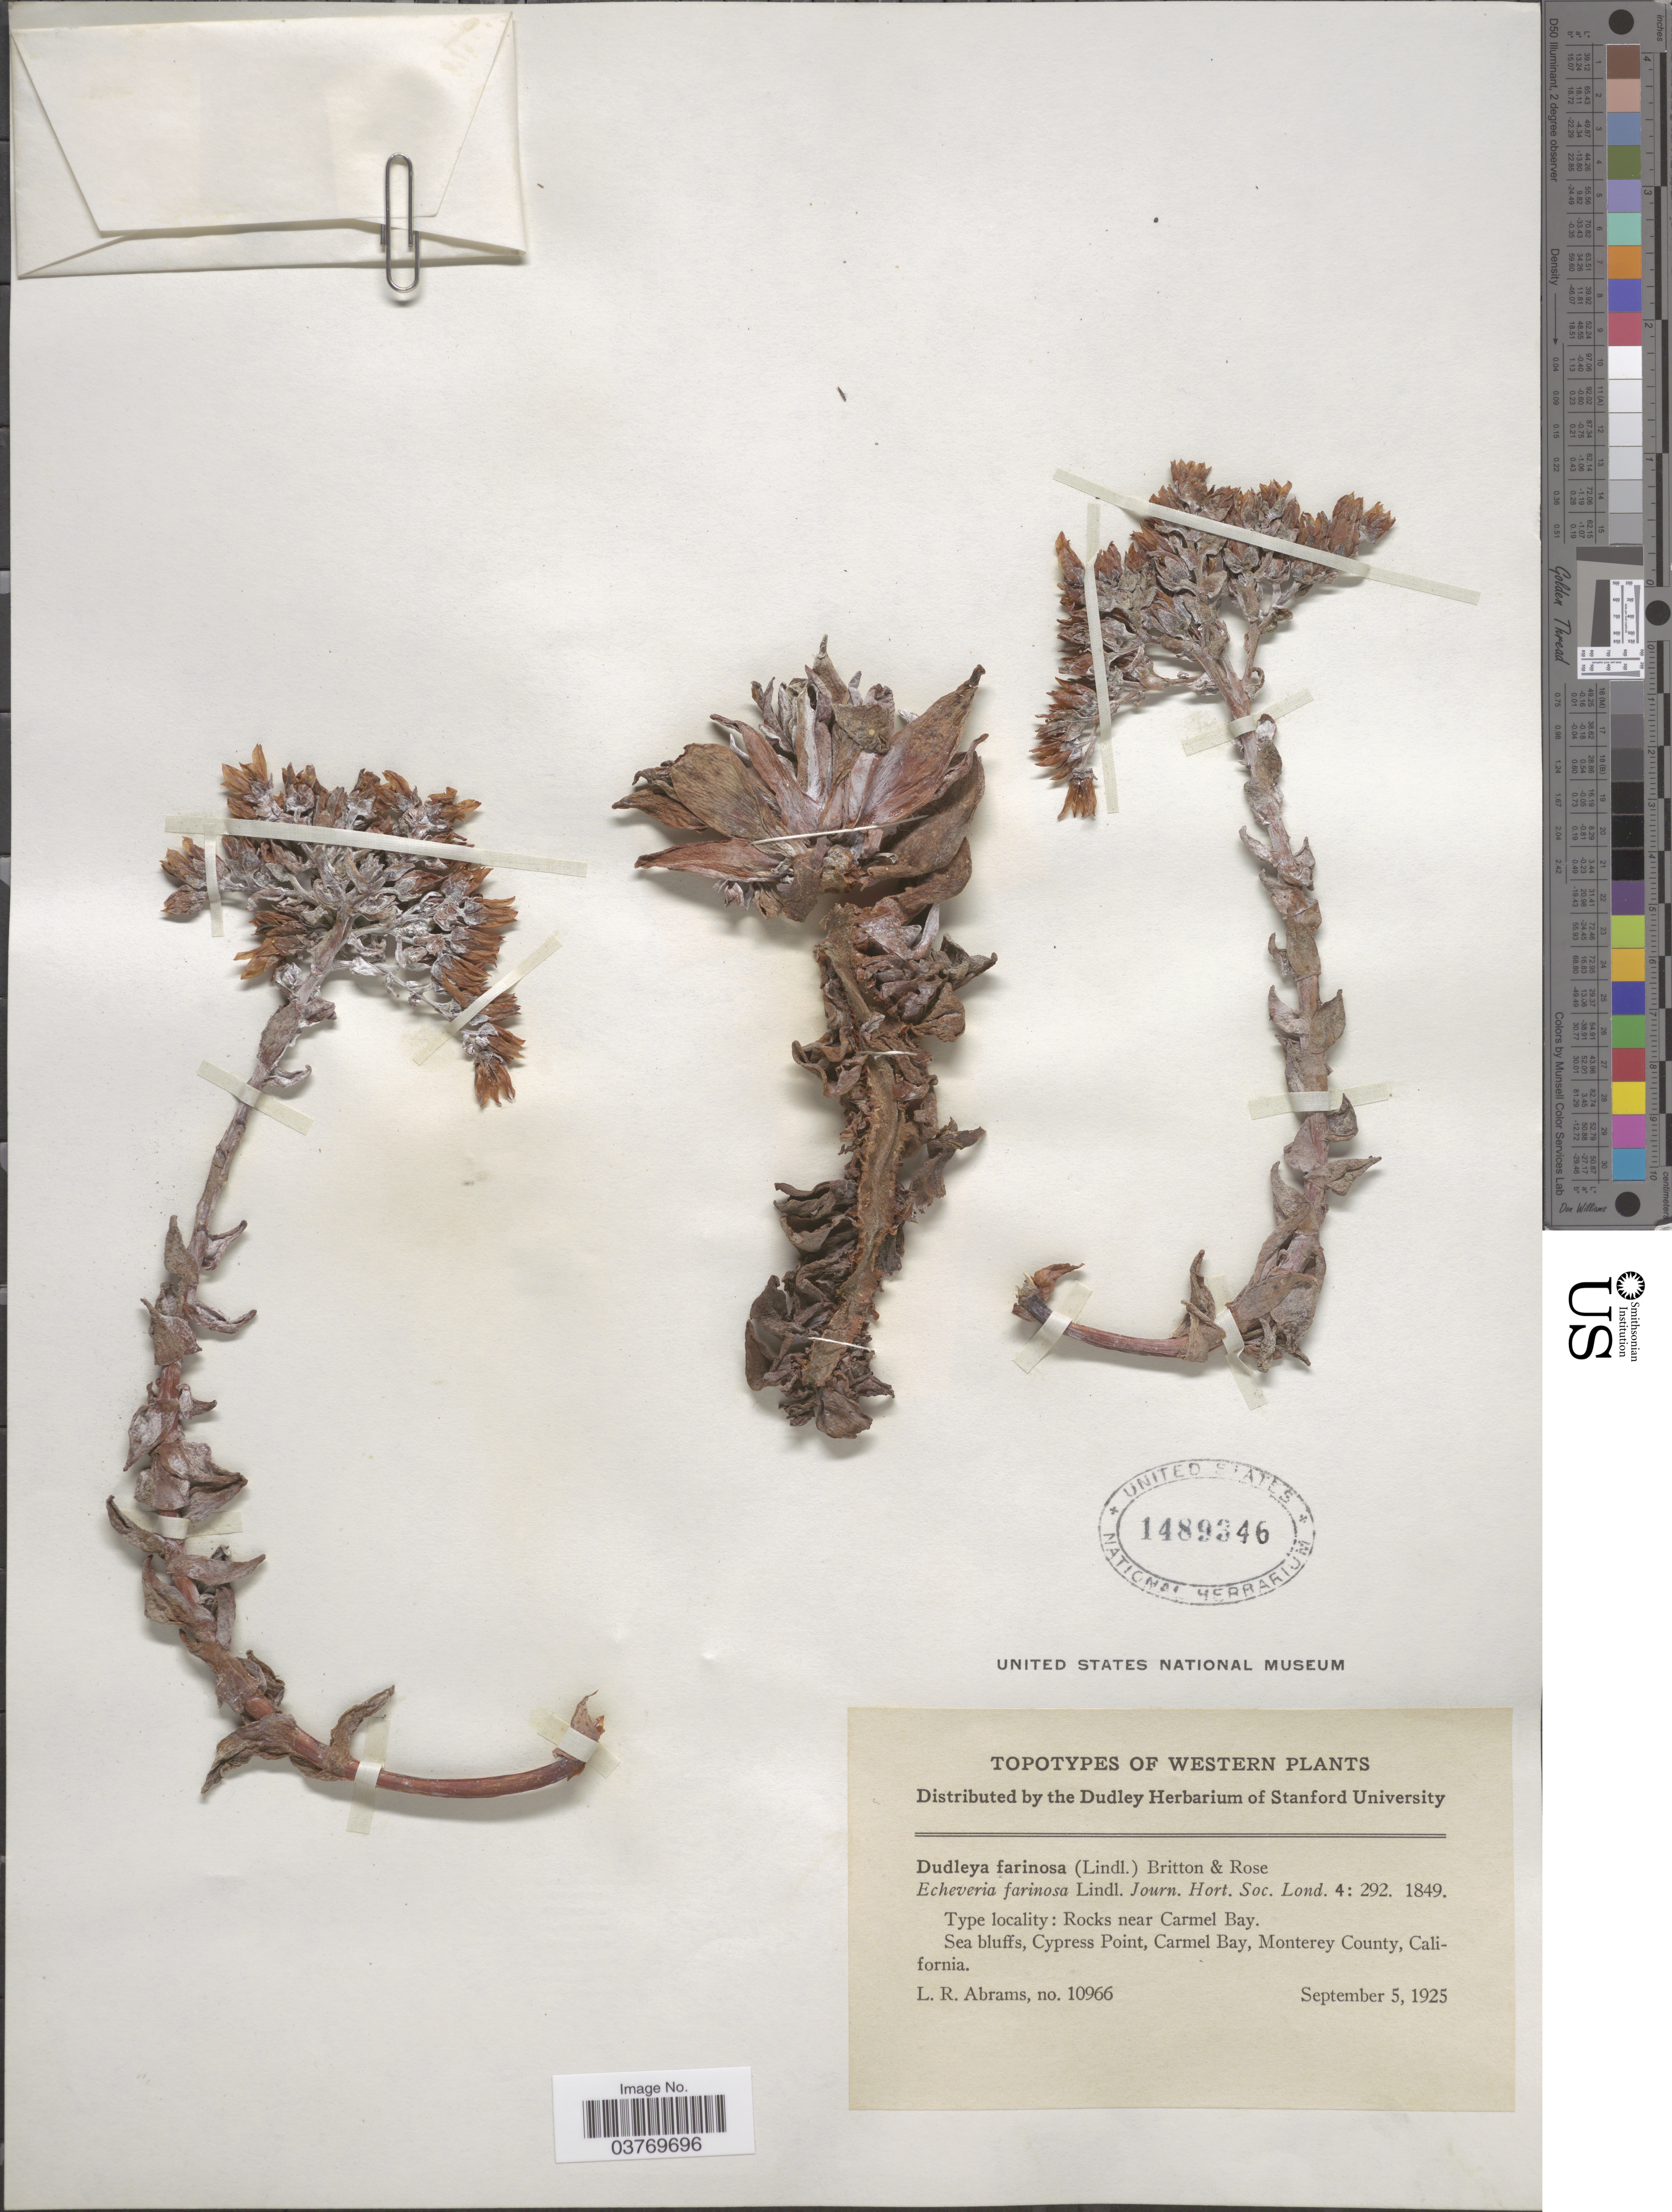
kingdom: Plantae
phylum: Tracheophyta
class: Magnoliopsida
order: Saxifragales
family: Crassulaceae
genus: Dudleya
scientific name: Dudleya farinosa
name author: (Lindl.) Britton & Rose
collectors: L. Abrams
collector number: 10966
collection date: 1925-09-05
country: United States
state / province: California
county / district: Monterey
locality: Western [unsure placement]. Rocks near Carmel Bay. Sea bluffs, Cypress Point, Carmel Bay, Monterey County.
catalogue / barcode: US 1489346